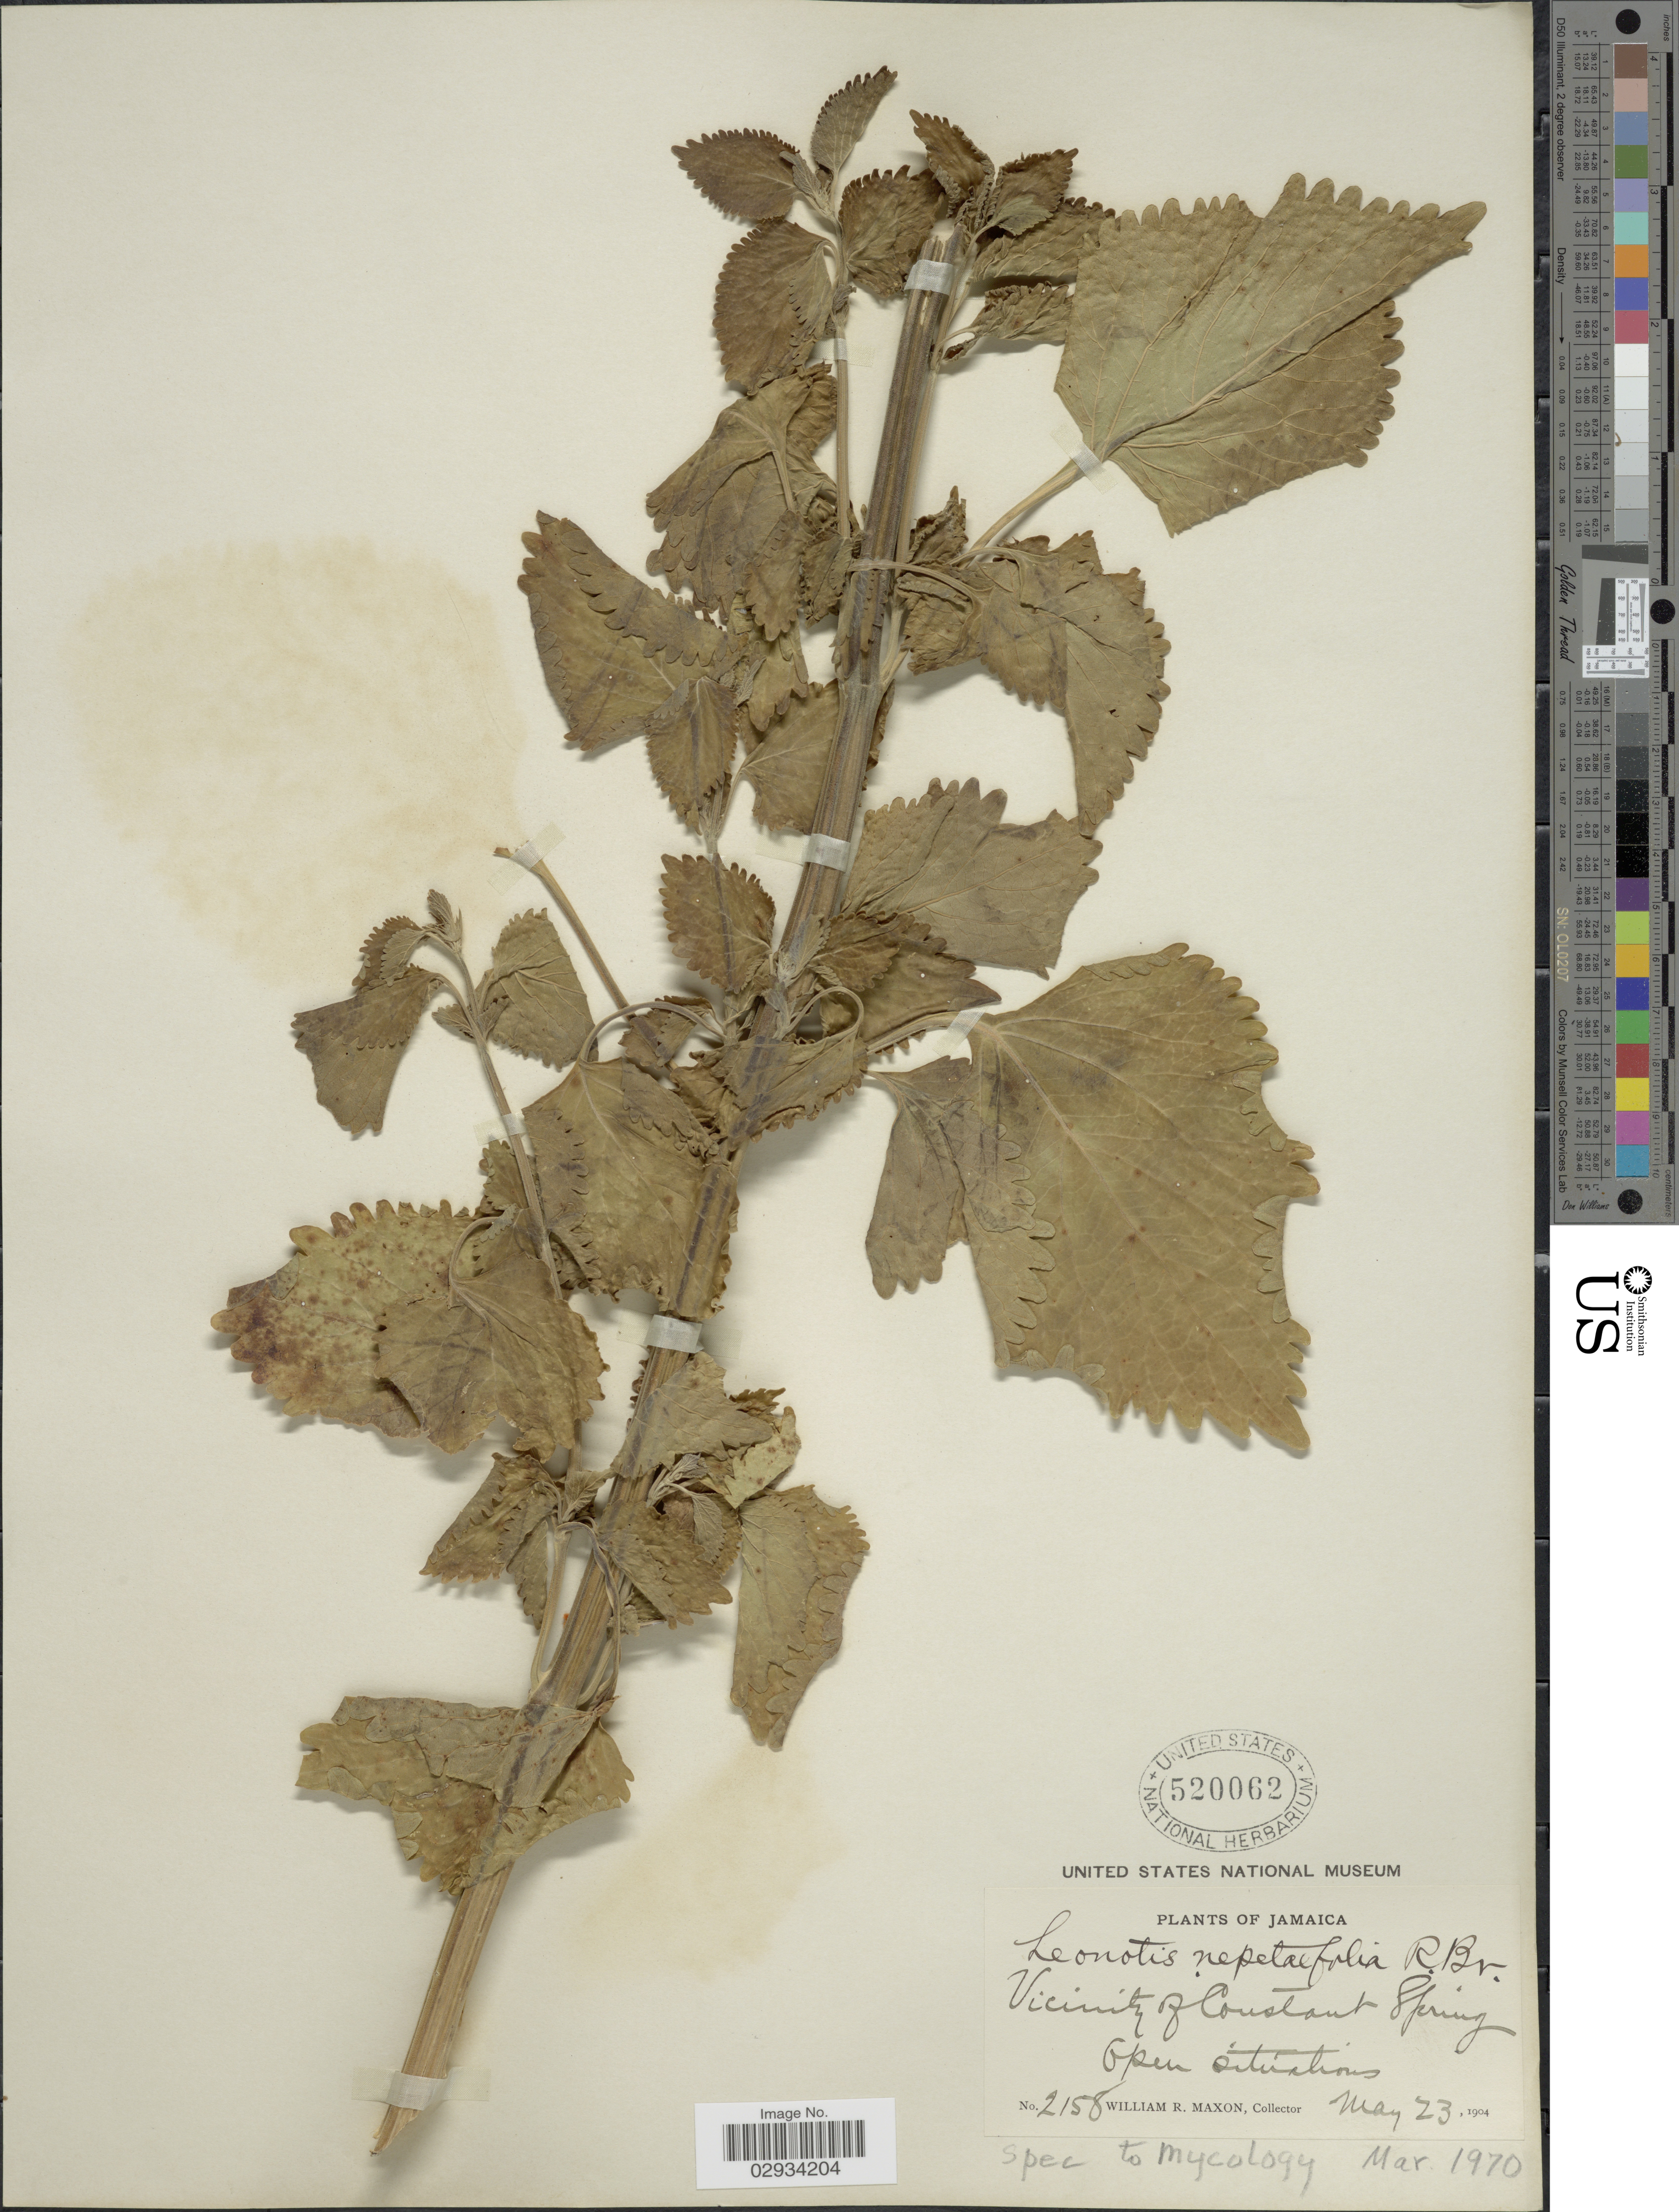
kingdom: Plantae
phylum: Tracheophyta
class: Magnoliopsida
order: Lamiales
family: Lamiaceae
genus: Leonotis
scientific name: Leonotis nepetifolia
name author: (L.) R. Br.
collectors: W. R. Maxon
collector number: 2158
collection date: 1904-05-23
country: Jamaica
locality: Vicinity of Constant Spring, open situation.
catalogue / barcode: US 520062